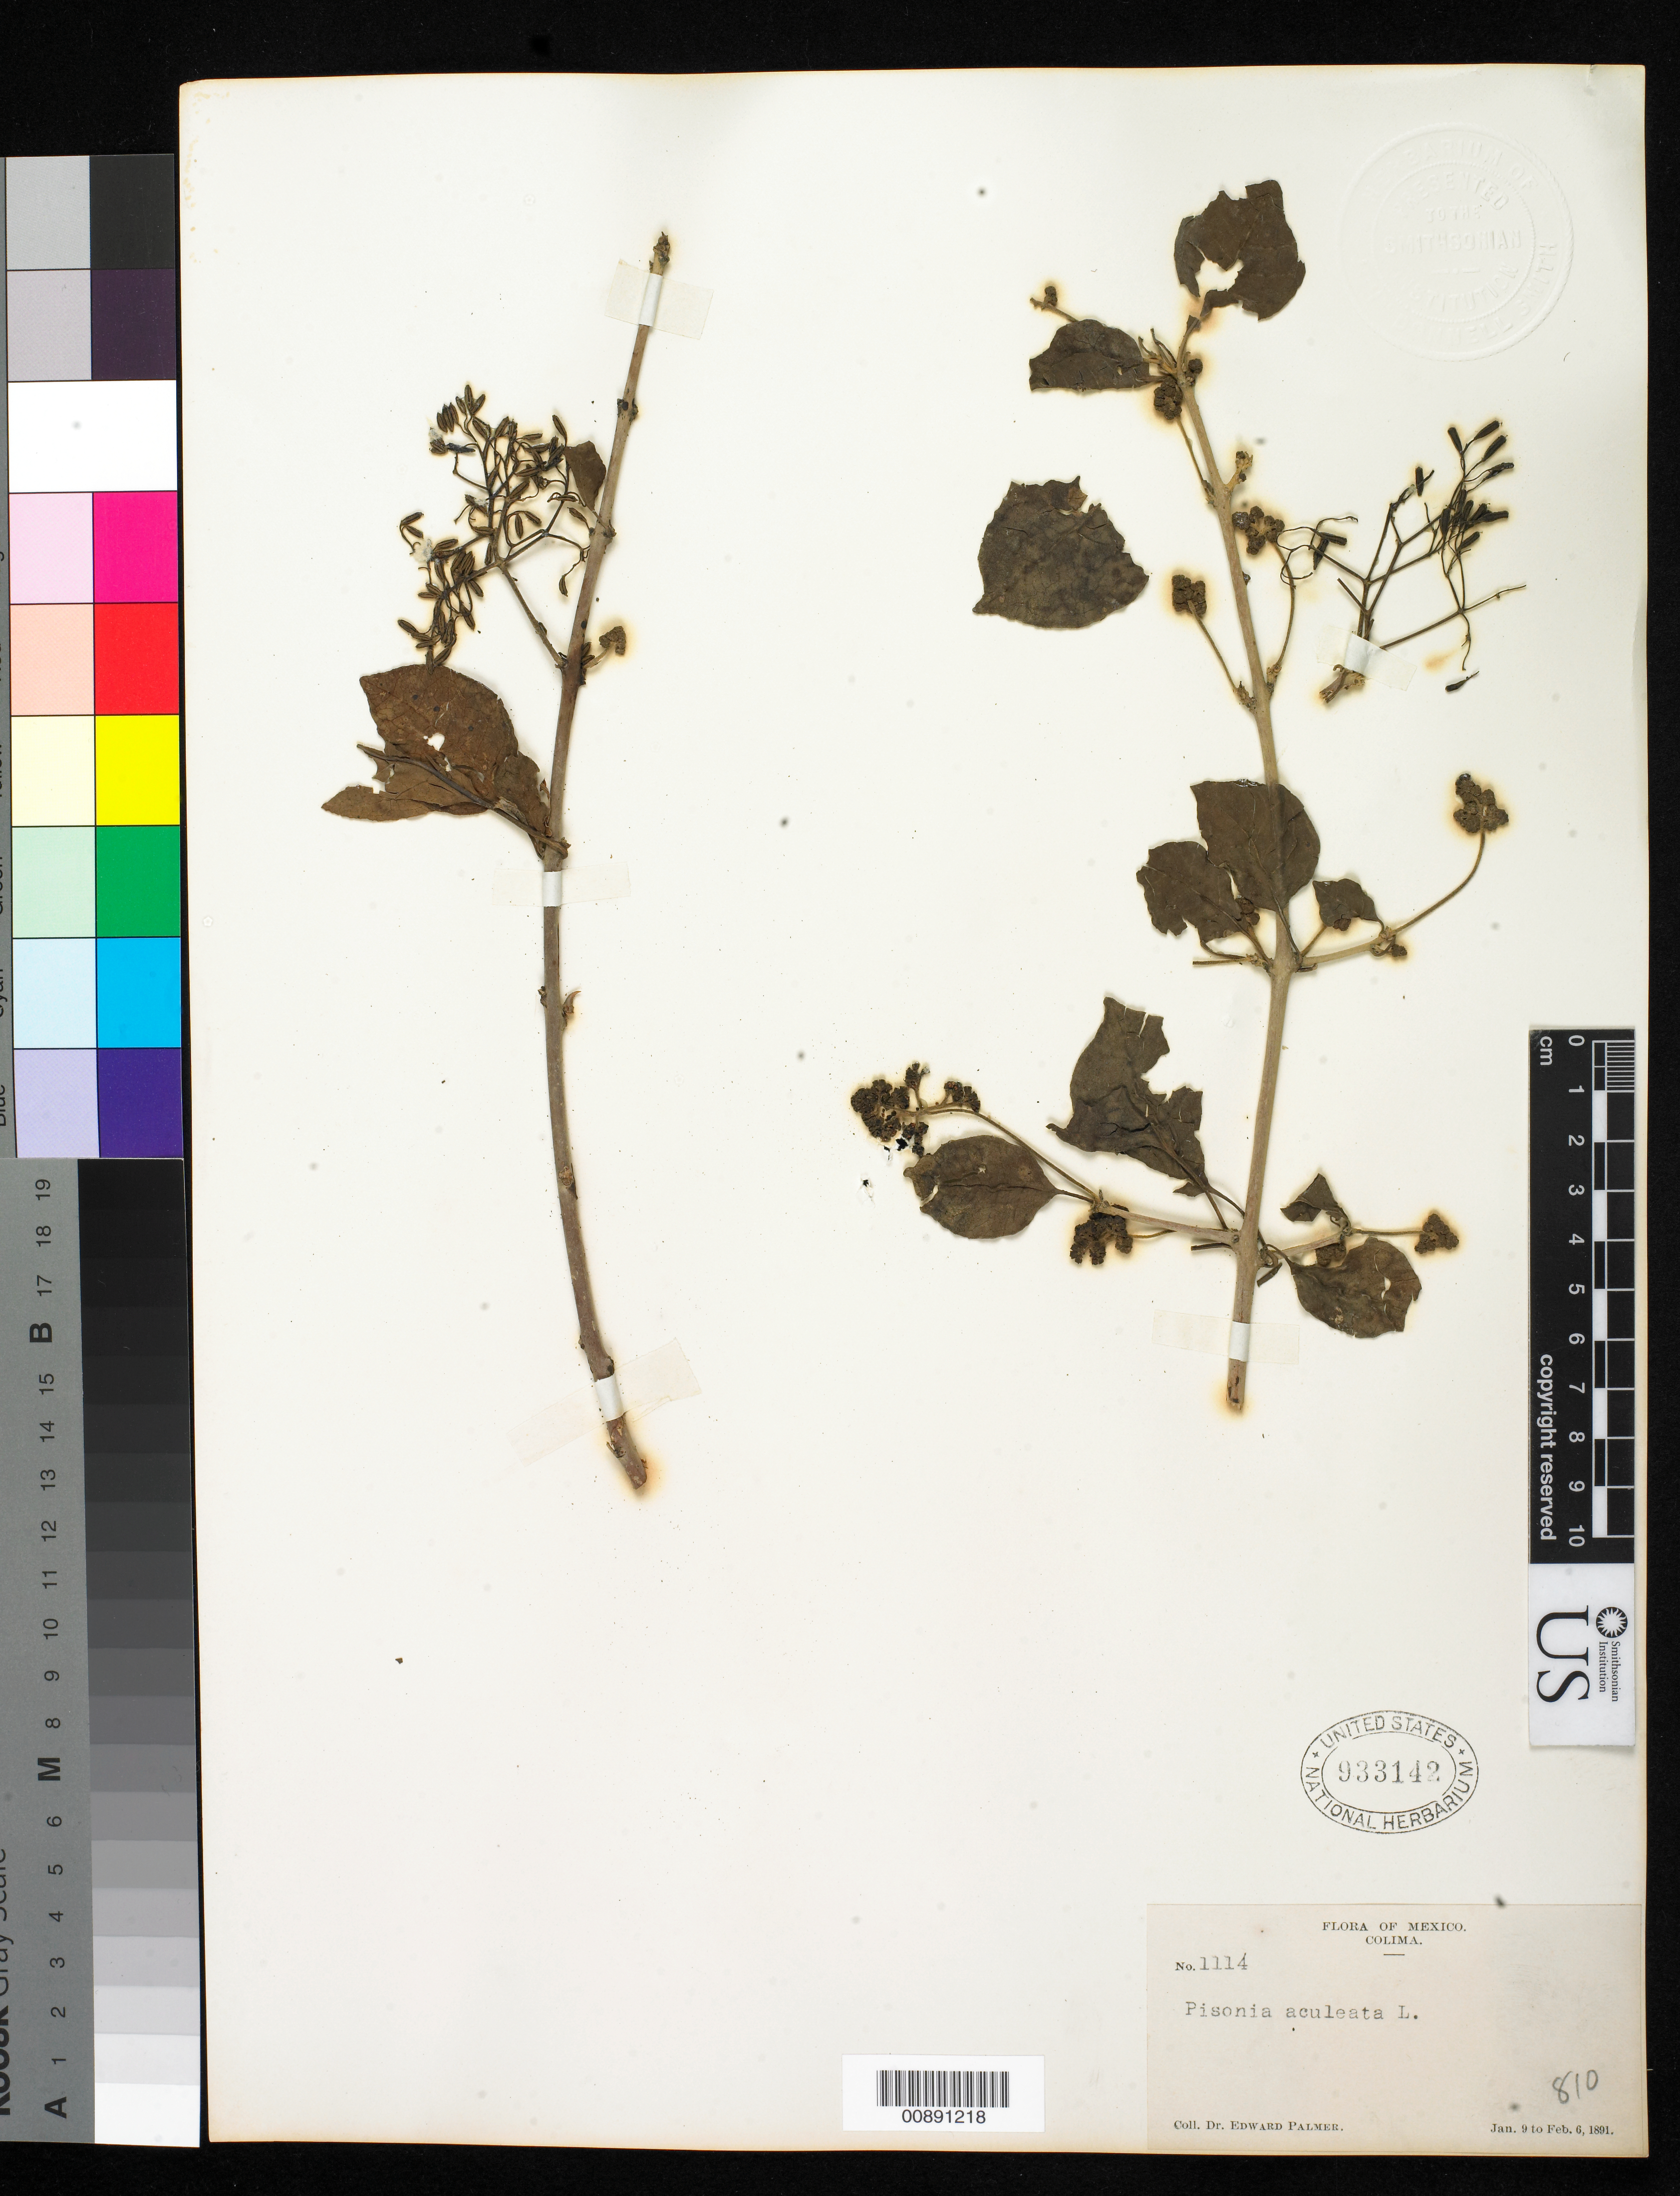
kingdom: Plantae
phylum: Tracheophyta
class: Magnoliopsida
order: Caryophyllales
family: Nyctaginaceae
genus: Pisonia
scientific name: Pisonia aculeata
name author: L.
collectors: E. Palmer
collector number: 1114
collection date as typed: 09 Jan 1891 to 06 Feb 1891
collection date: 1891-01-09/1891-02-06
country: Mexico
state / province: Colima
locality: Colima.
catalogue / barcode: US 933142